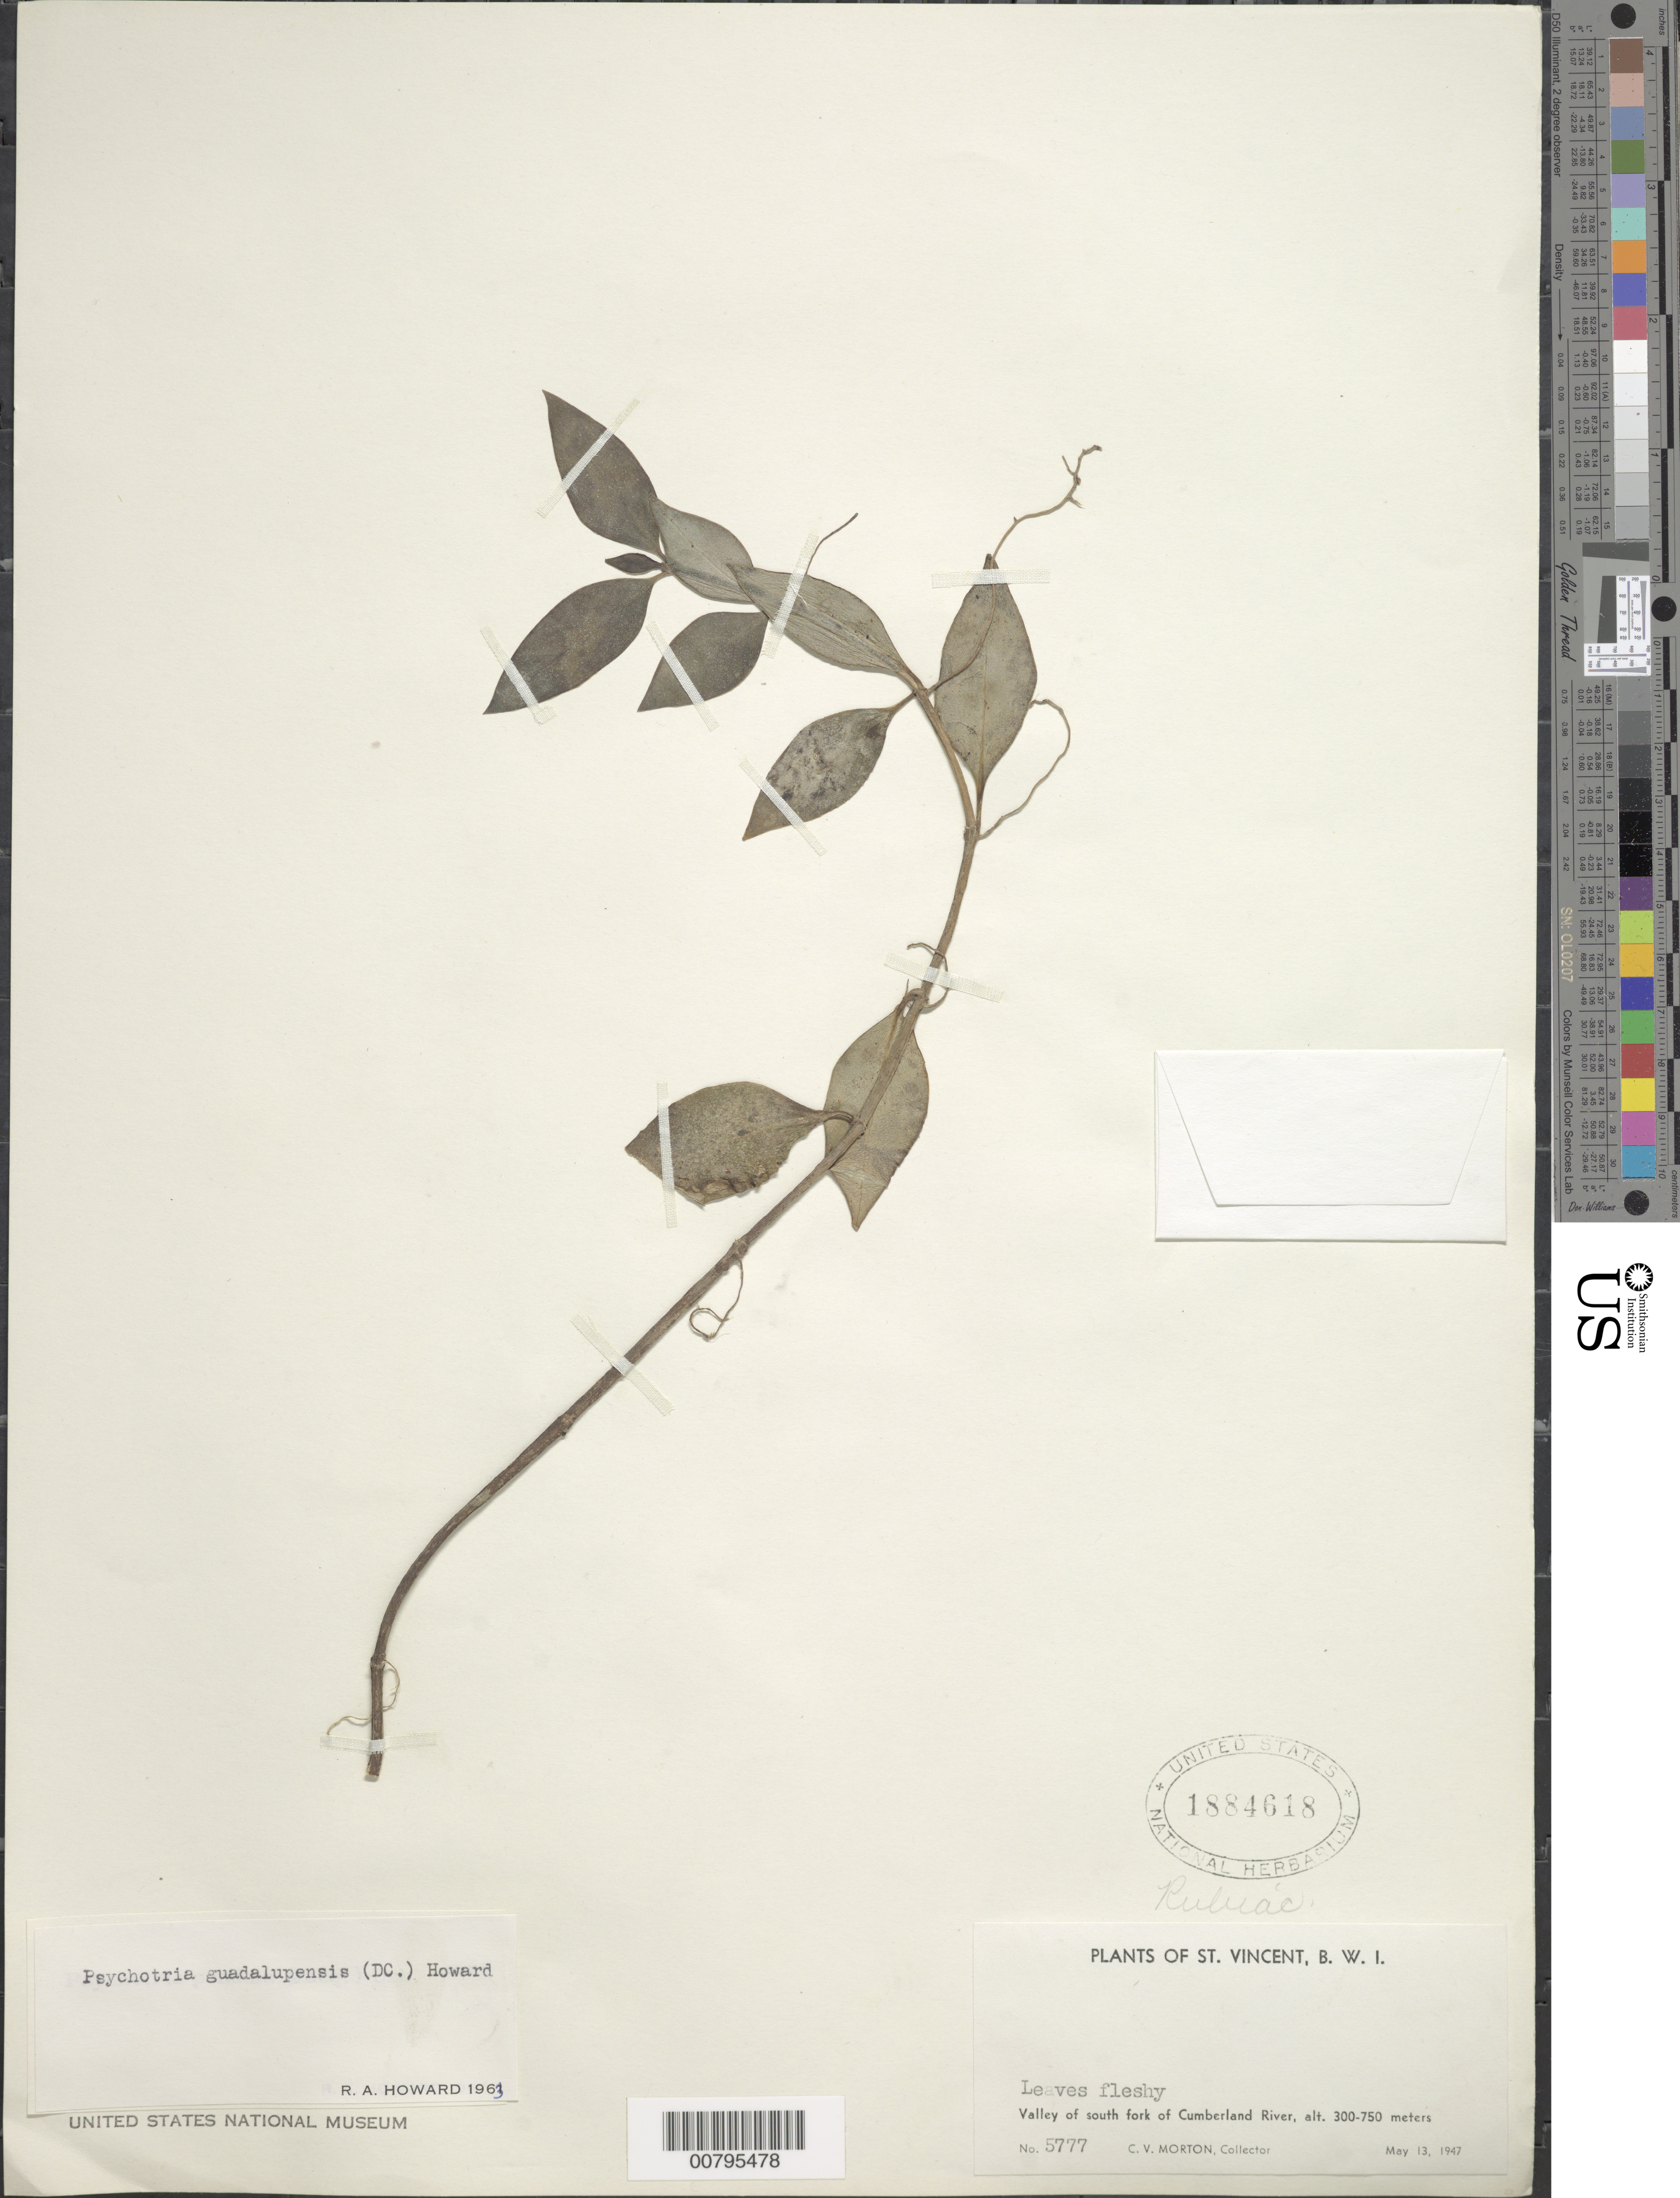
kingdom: Plantae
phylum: Tracheophyta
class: Magnoliopsida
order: Gentianales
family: Rubiaceae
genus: Notopleura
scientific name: Notopleura guadalupensis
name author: (DC.) C.M. Taylor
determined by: Howard, R. A.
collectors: C. V. Morton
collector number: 5777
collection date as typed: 13 May 1947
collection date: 1947-05-13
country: St. Vincent - Grenadines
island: St. Vincent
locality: Valley of the south fork of Cumberland River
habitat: River valley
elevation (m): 300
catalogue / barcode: US 1884618